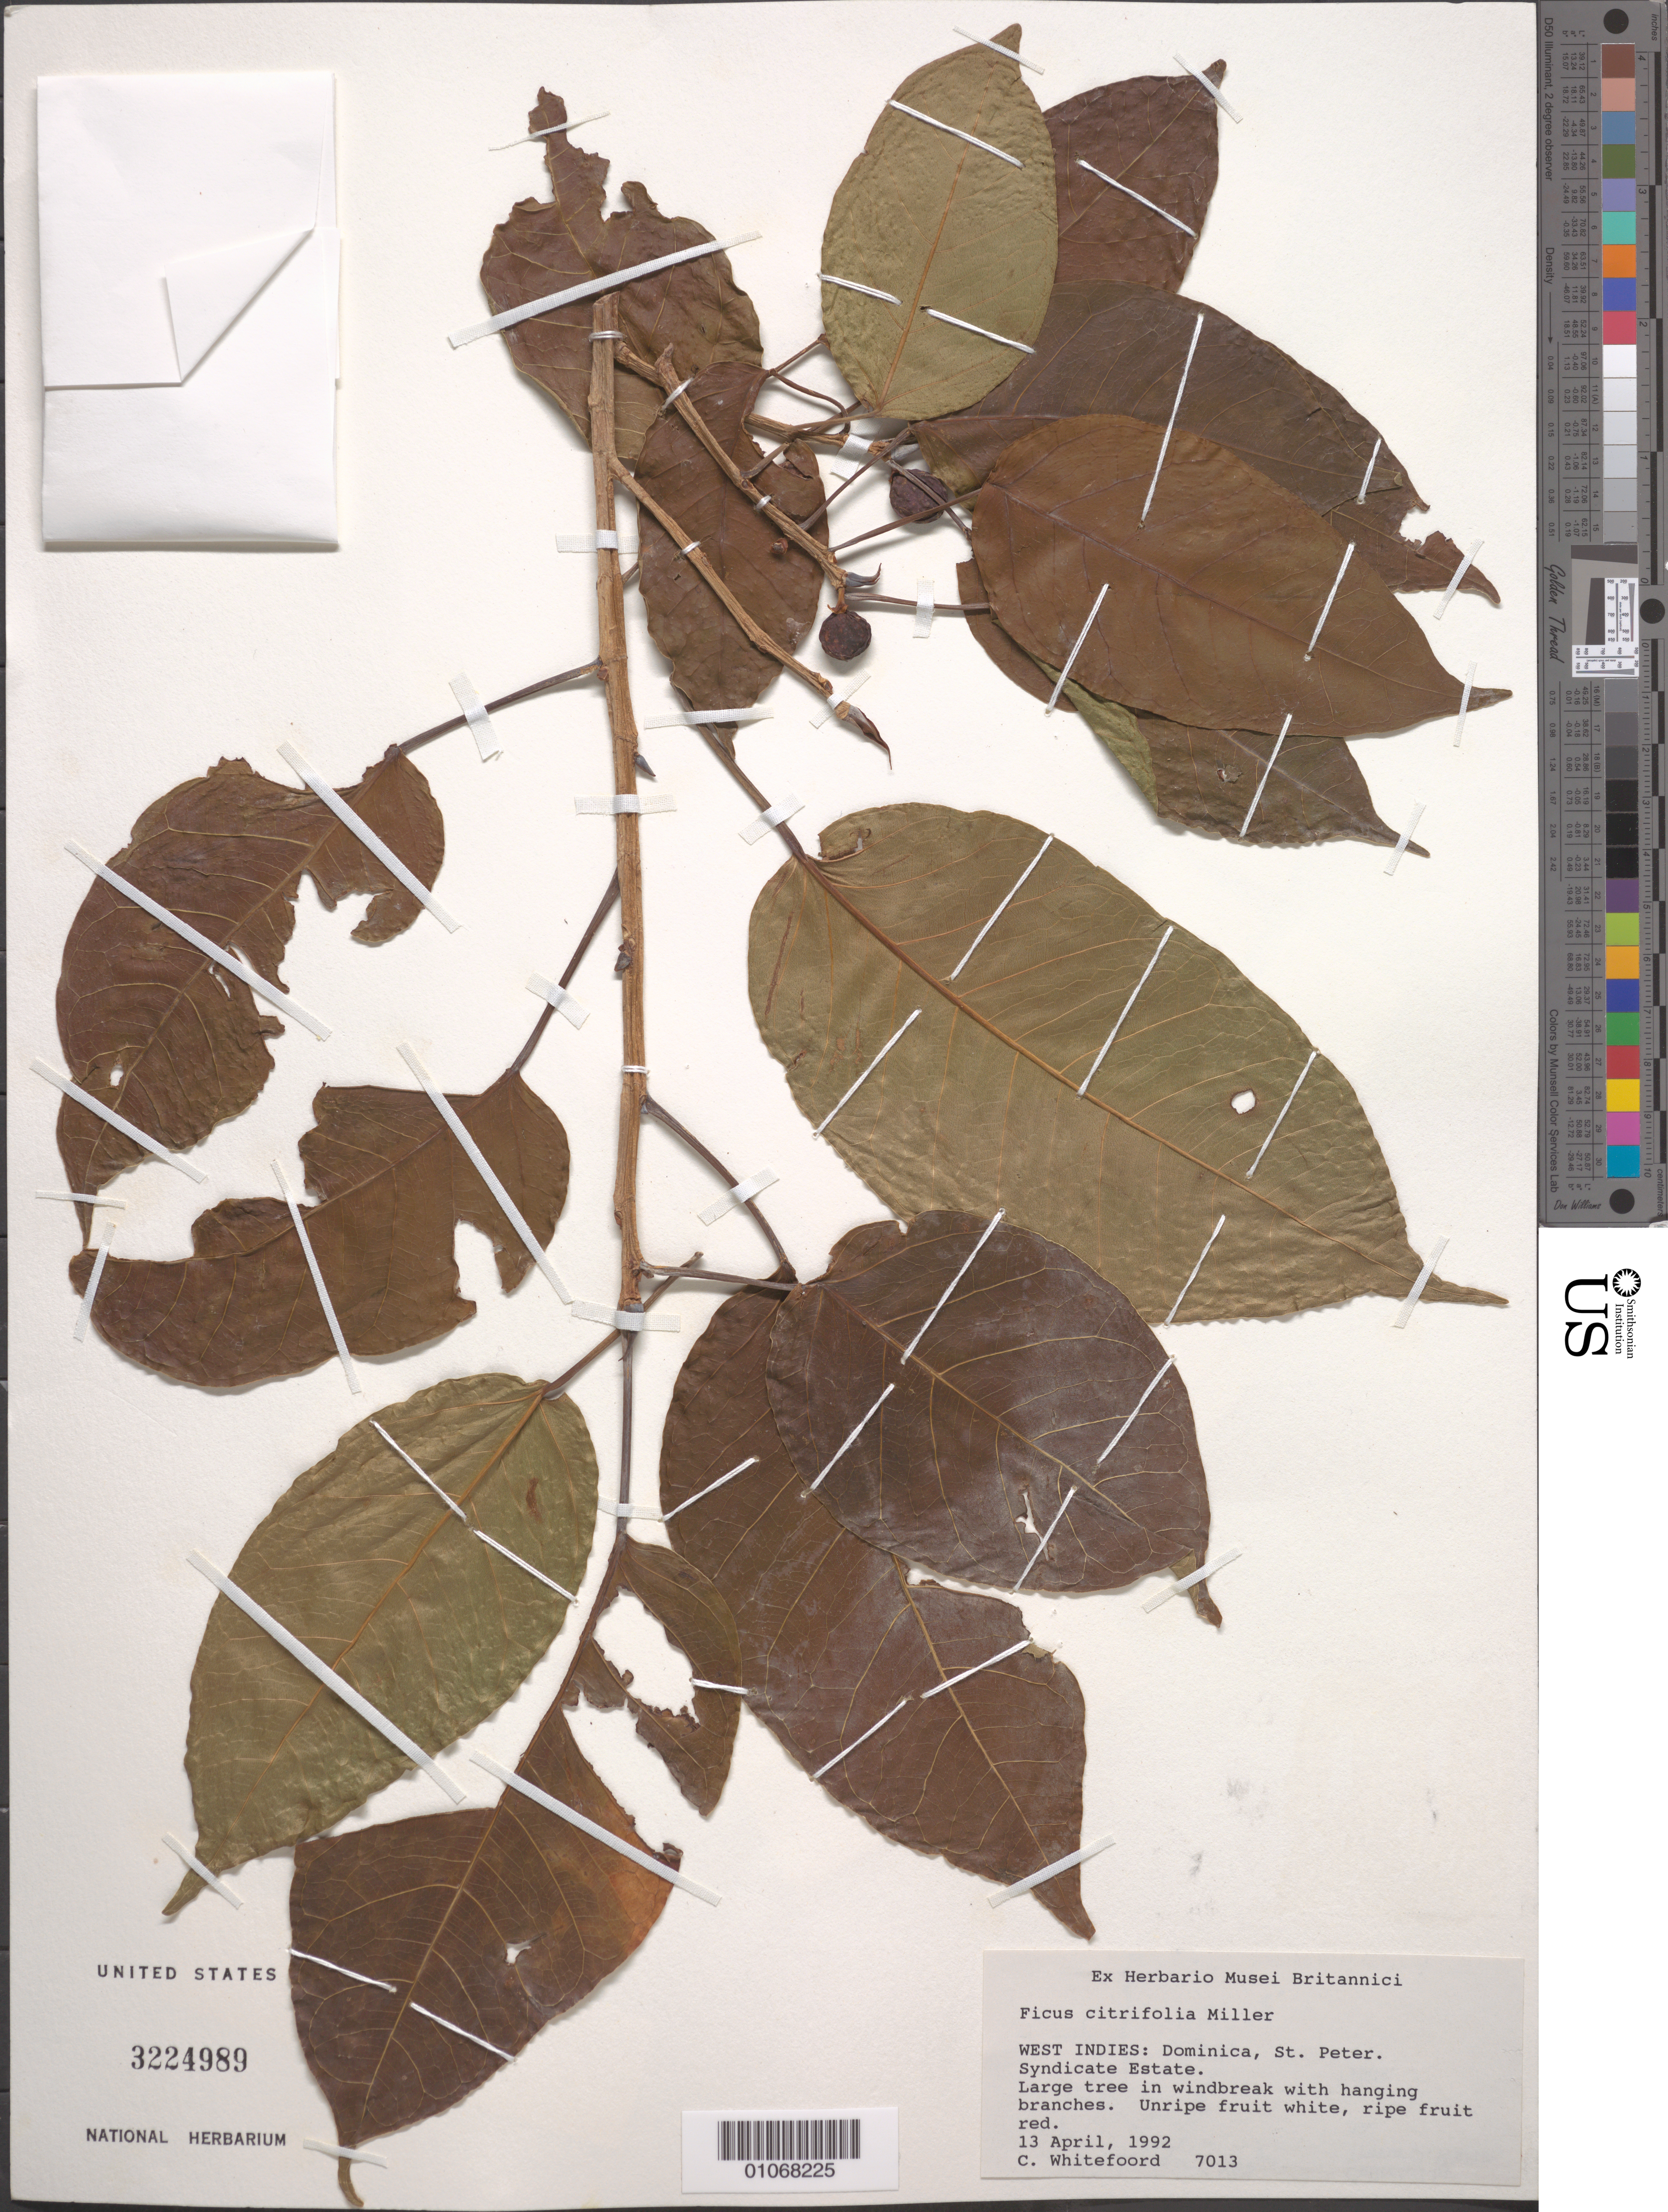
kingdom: Plantae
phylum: Tracheophyta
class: Magnoliopsida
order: Rosales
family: Moraceae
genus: Ficus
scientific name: Ficus citrifolia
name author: Mill.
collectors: C. Whitefoord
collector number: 7013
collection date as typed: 13 Apr 1992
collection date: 1992-04-13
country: Dominica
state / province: St. Peter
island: Dominica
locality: Syndicate Estate.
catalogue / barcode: US 3224989